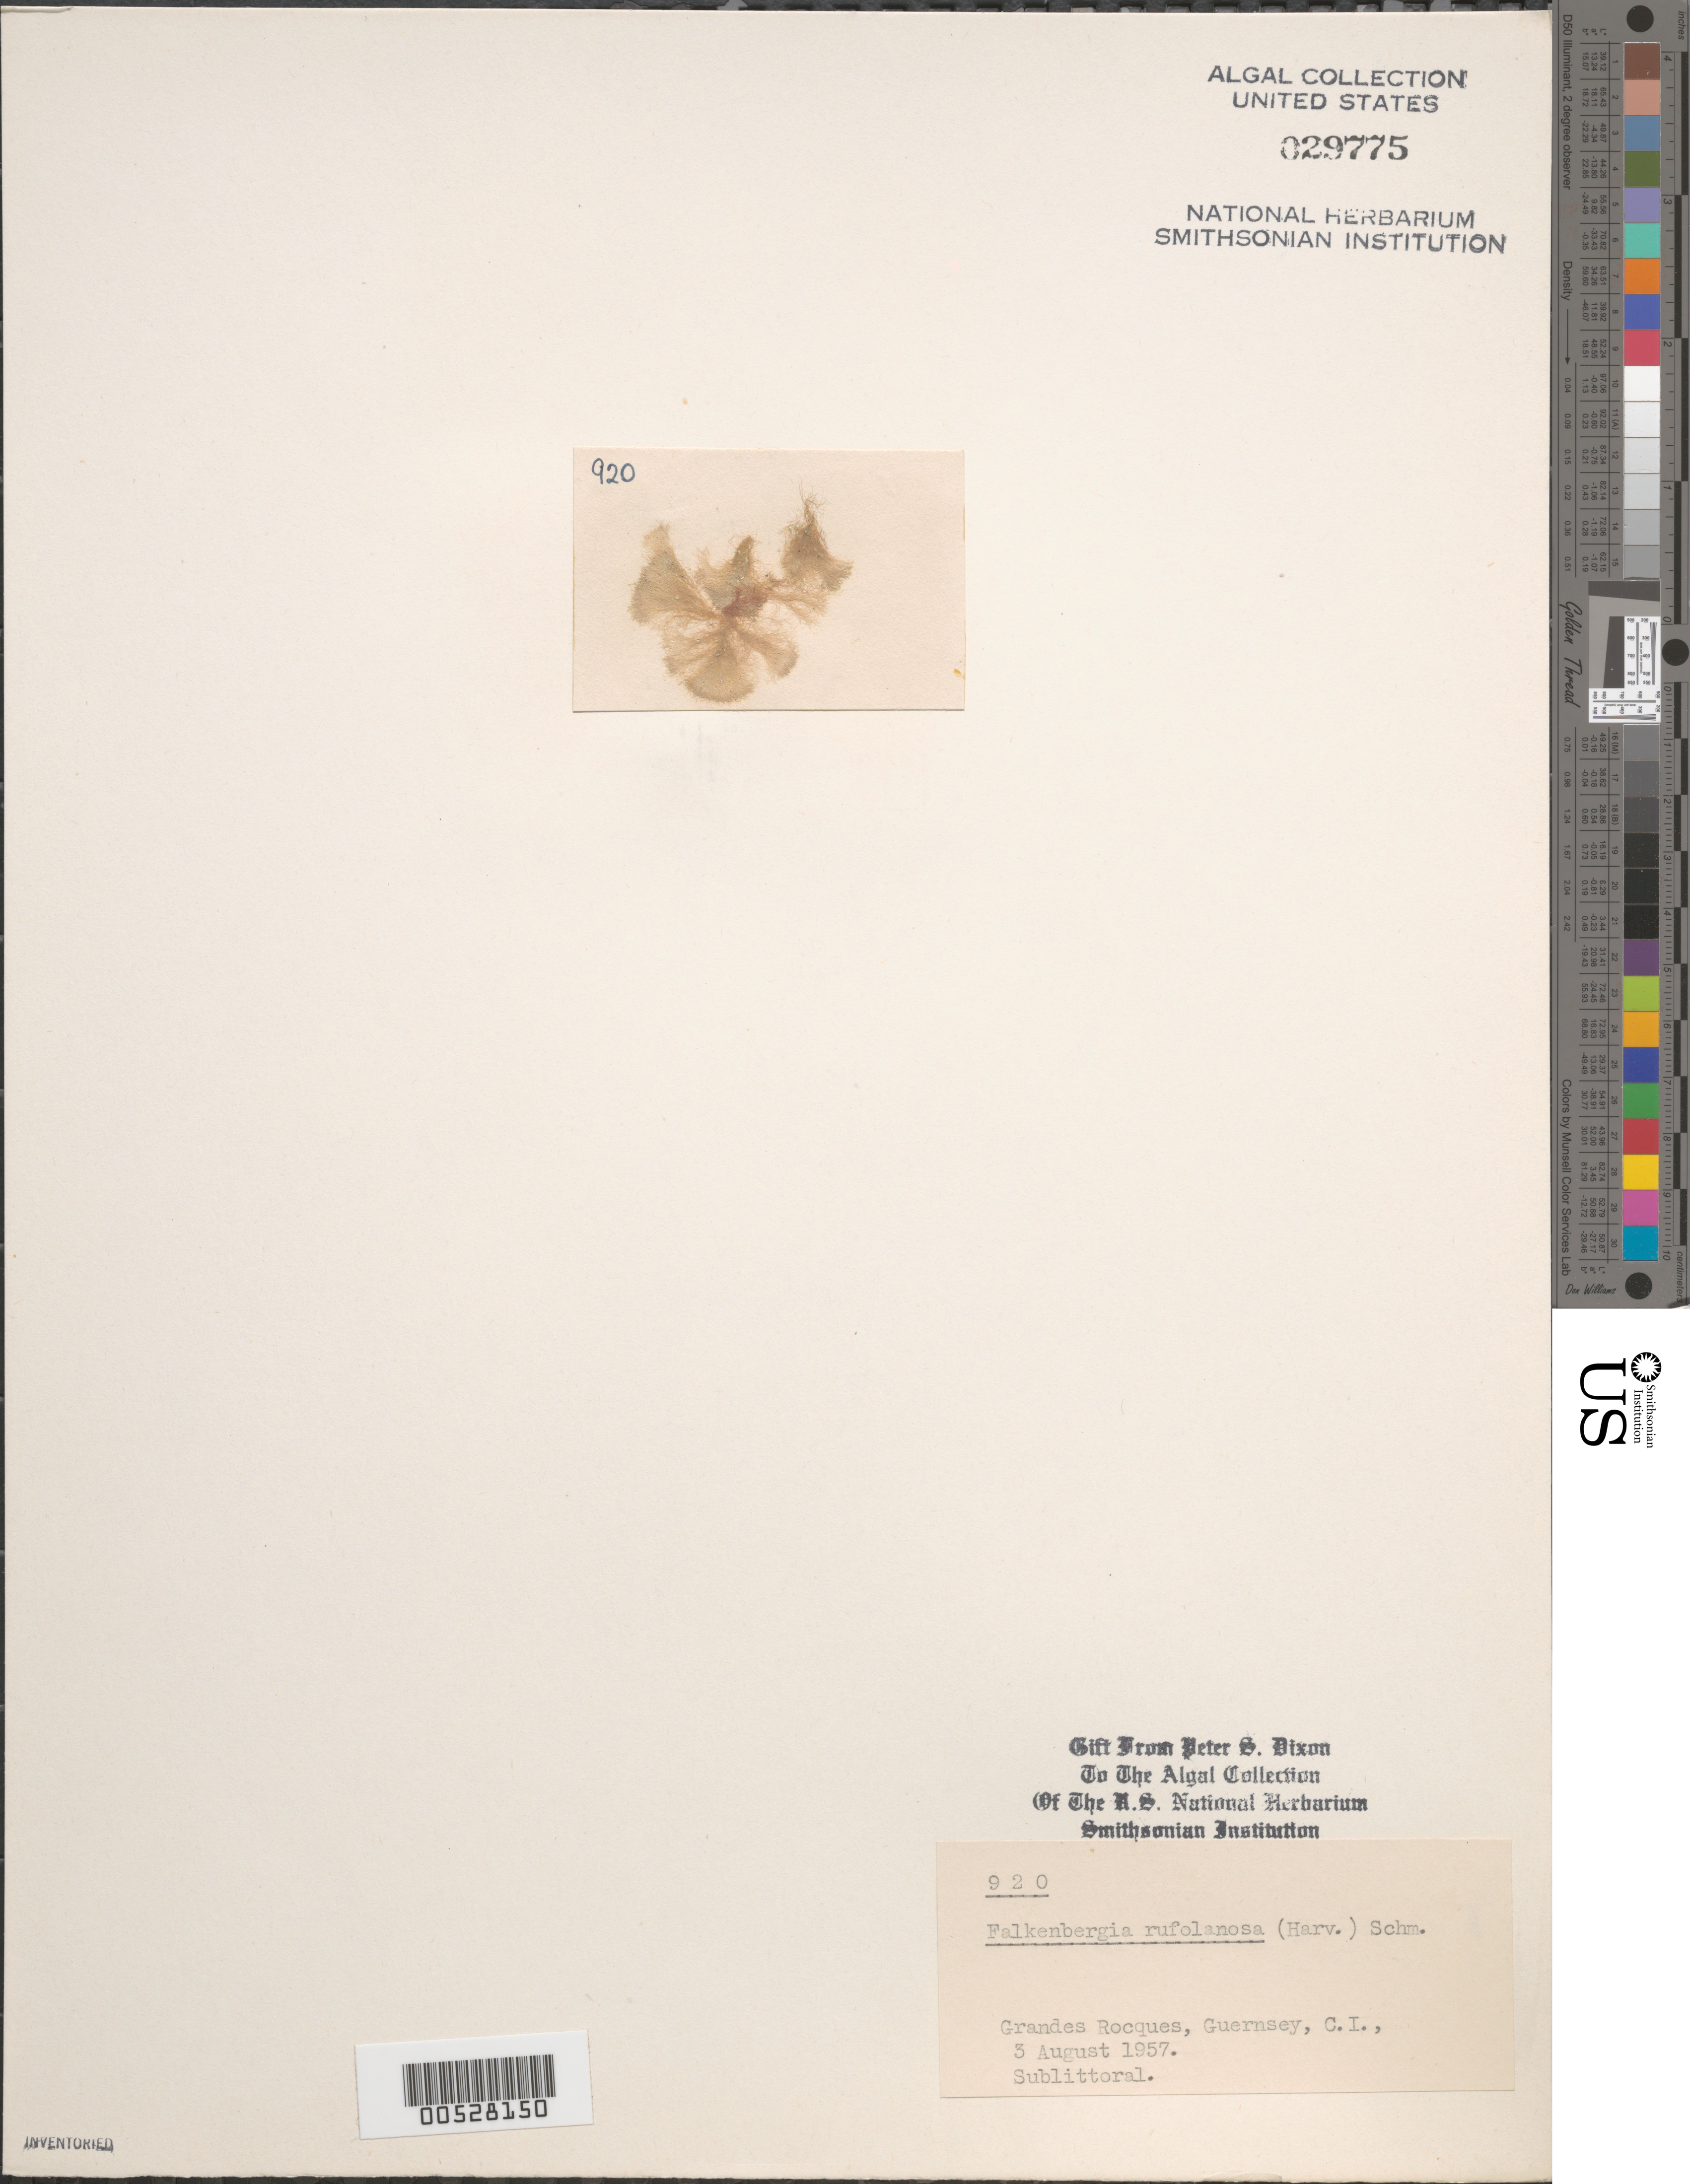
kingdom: Plantae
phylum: Rhodophyta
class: Florideophyceae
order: Bonnemaisoniales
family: Bonnemaisoniaceae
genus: Asparagopsis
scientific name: Asparagopsis armata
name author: Harv.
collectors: P. S. Dixon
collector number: PSD 920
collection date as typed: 03 Aug 1957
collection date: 1957-08-03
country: United Kingdom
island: Guernsey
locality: Channel Islands. Bailiwick of Guernsey. Grandes Rocques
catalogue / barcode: US 29775